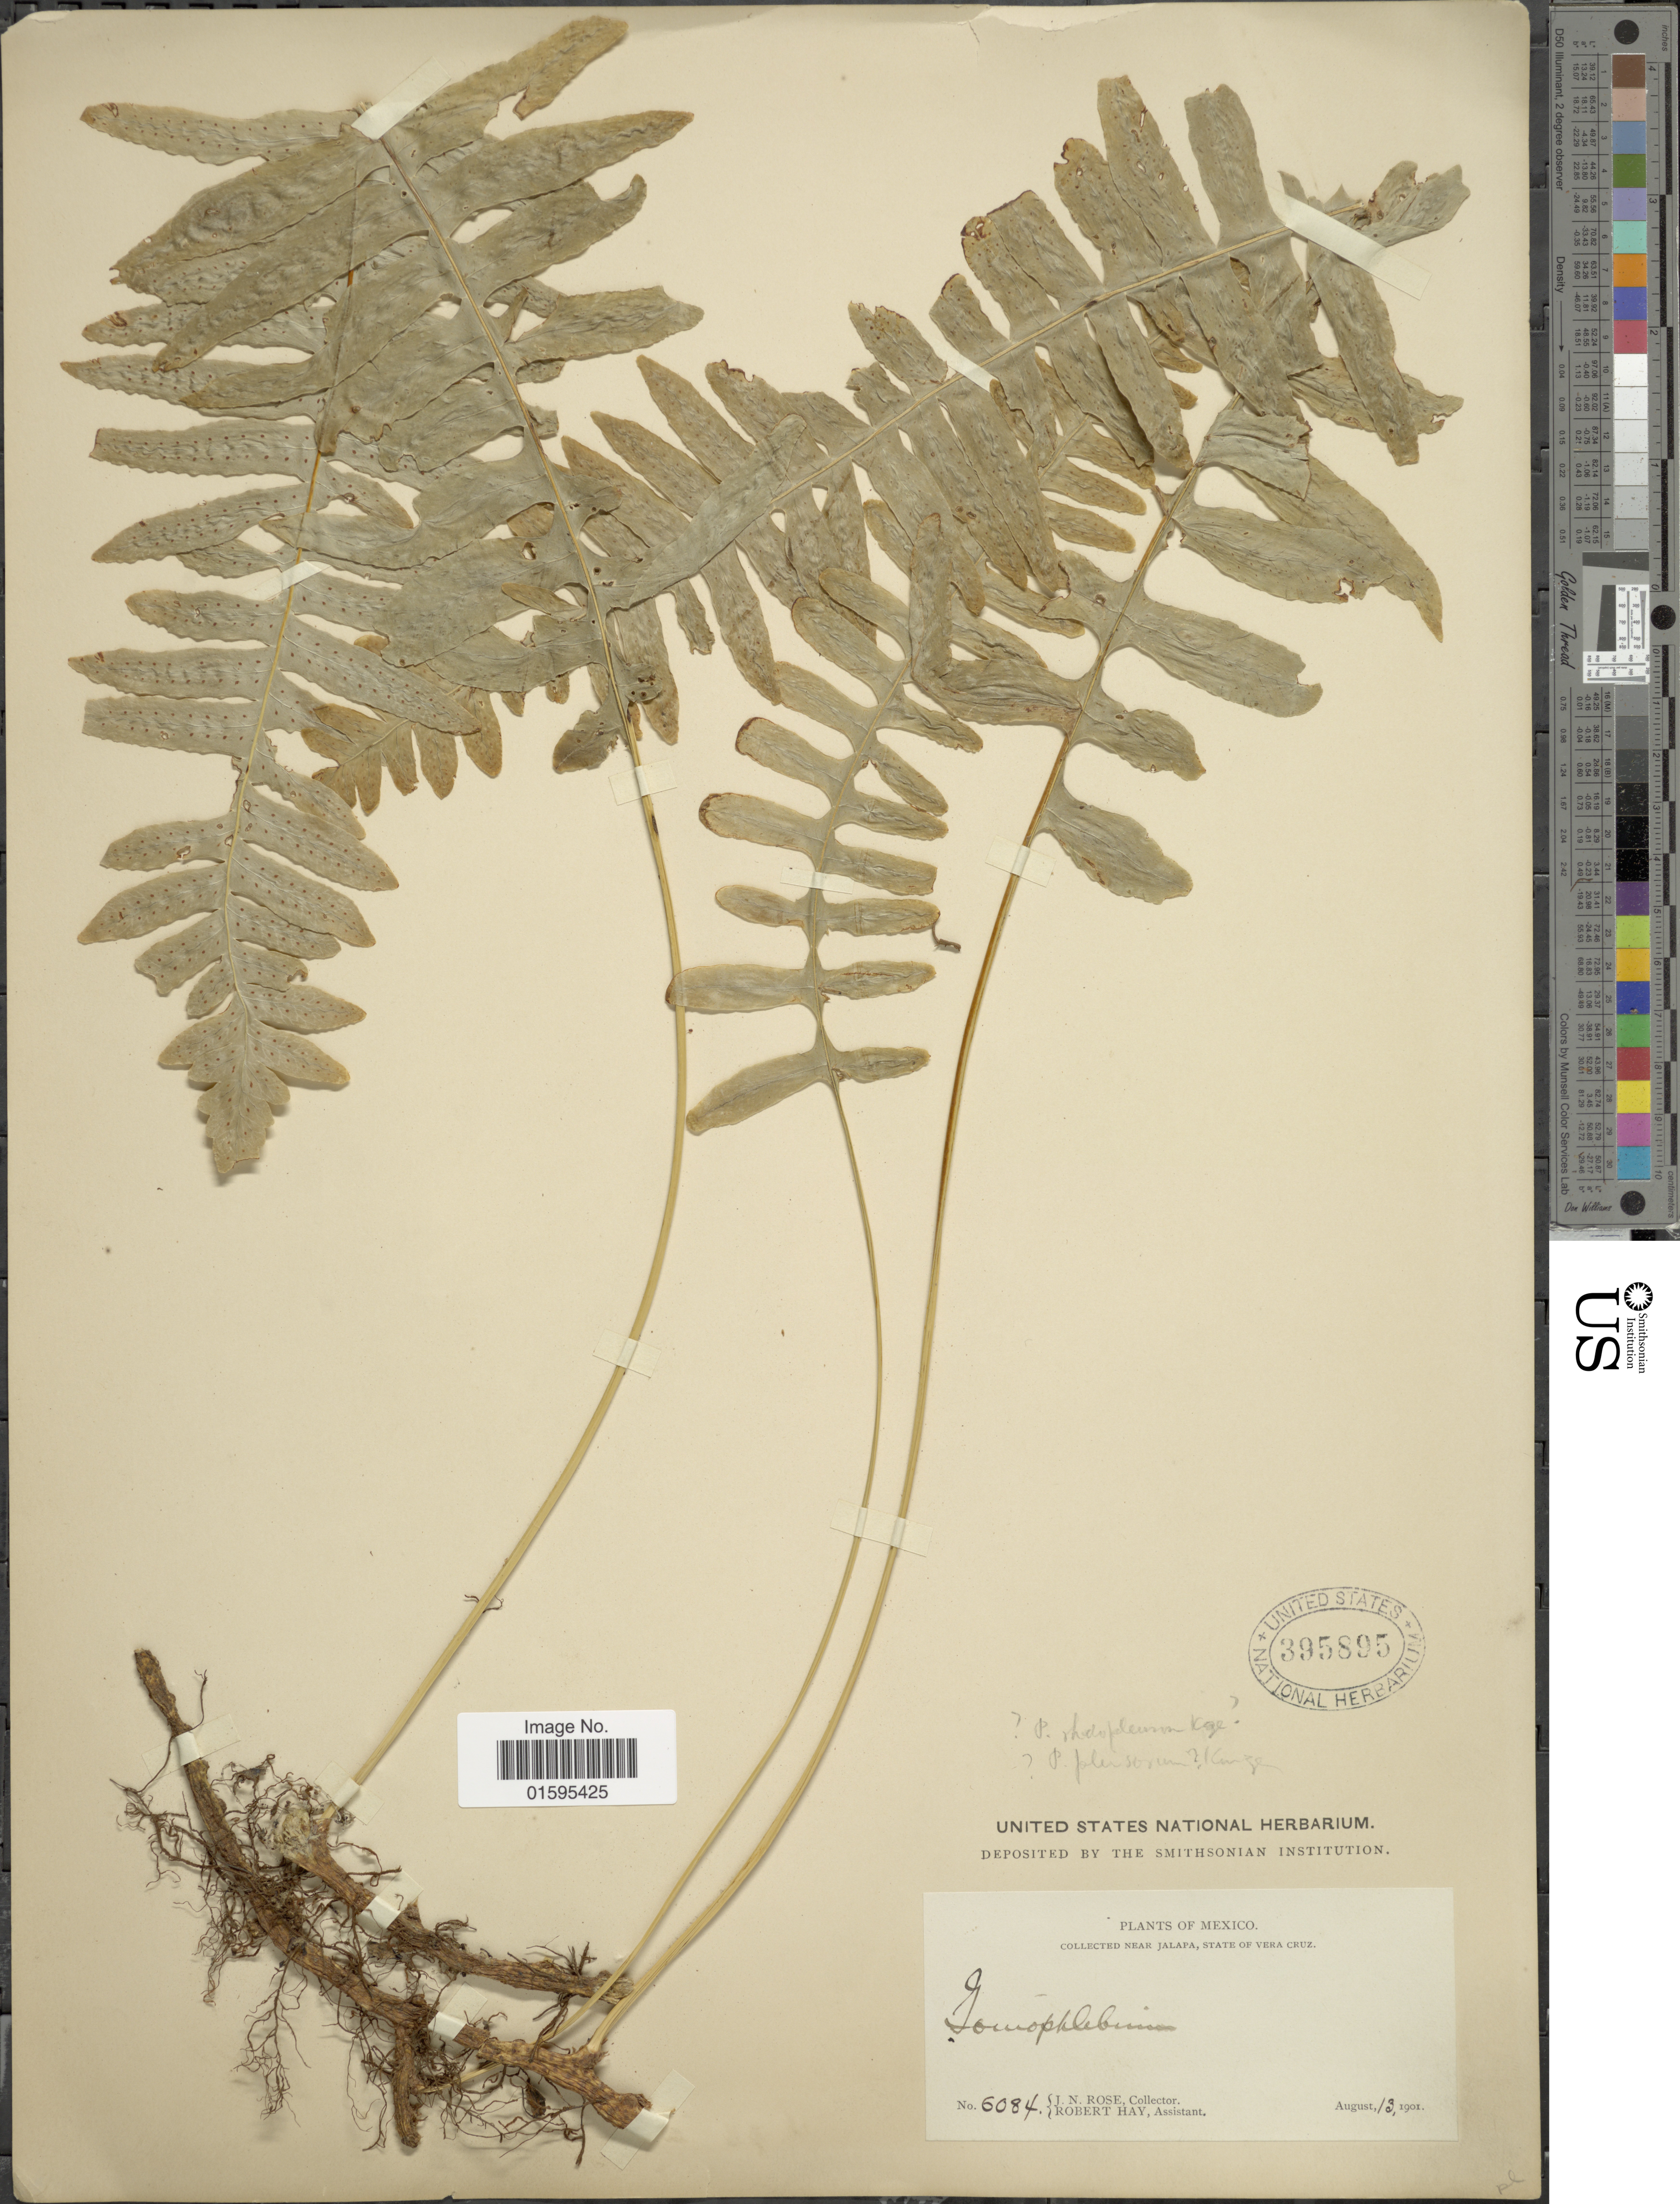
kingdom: Plantae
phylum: Tracheophyta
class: Polypodiopsida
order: Polypodiales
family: Polypodiaceae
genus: Polypodium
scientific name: Polypodium plesiosorum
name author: Kunze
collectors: J. N. Rose & R. H. Hay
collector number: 6084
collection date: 1901-08-13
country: Mexico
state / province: Veracruz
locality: Near Jalapa, State of Vera Cruz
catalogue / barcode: US 395895